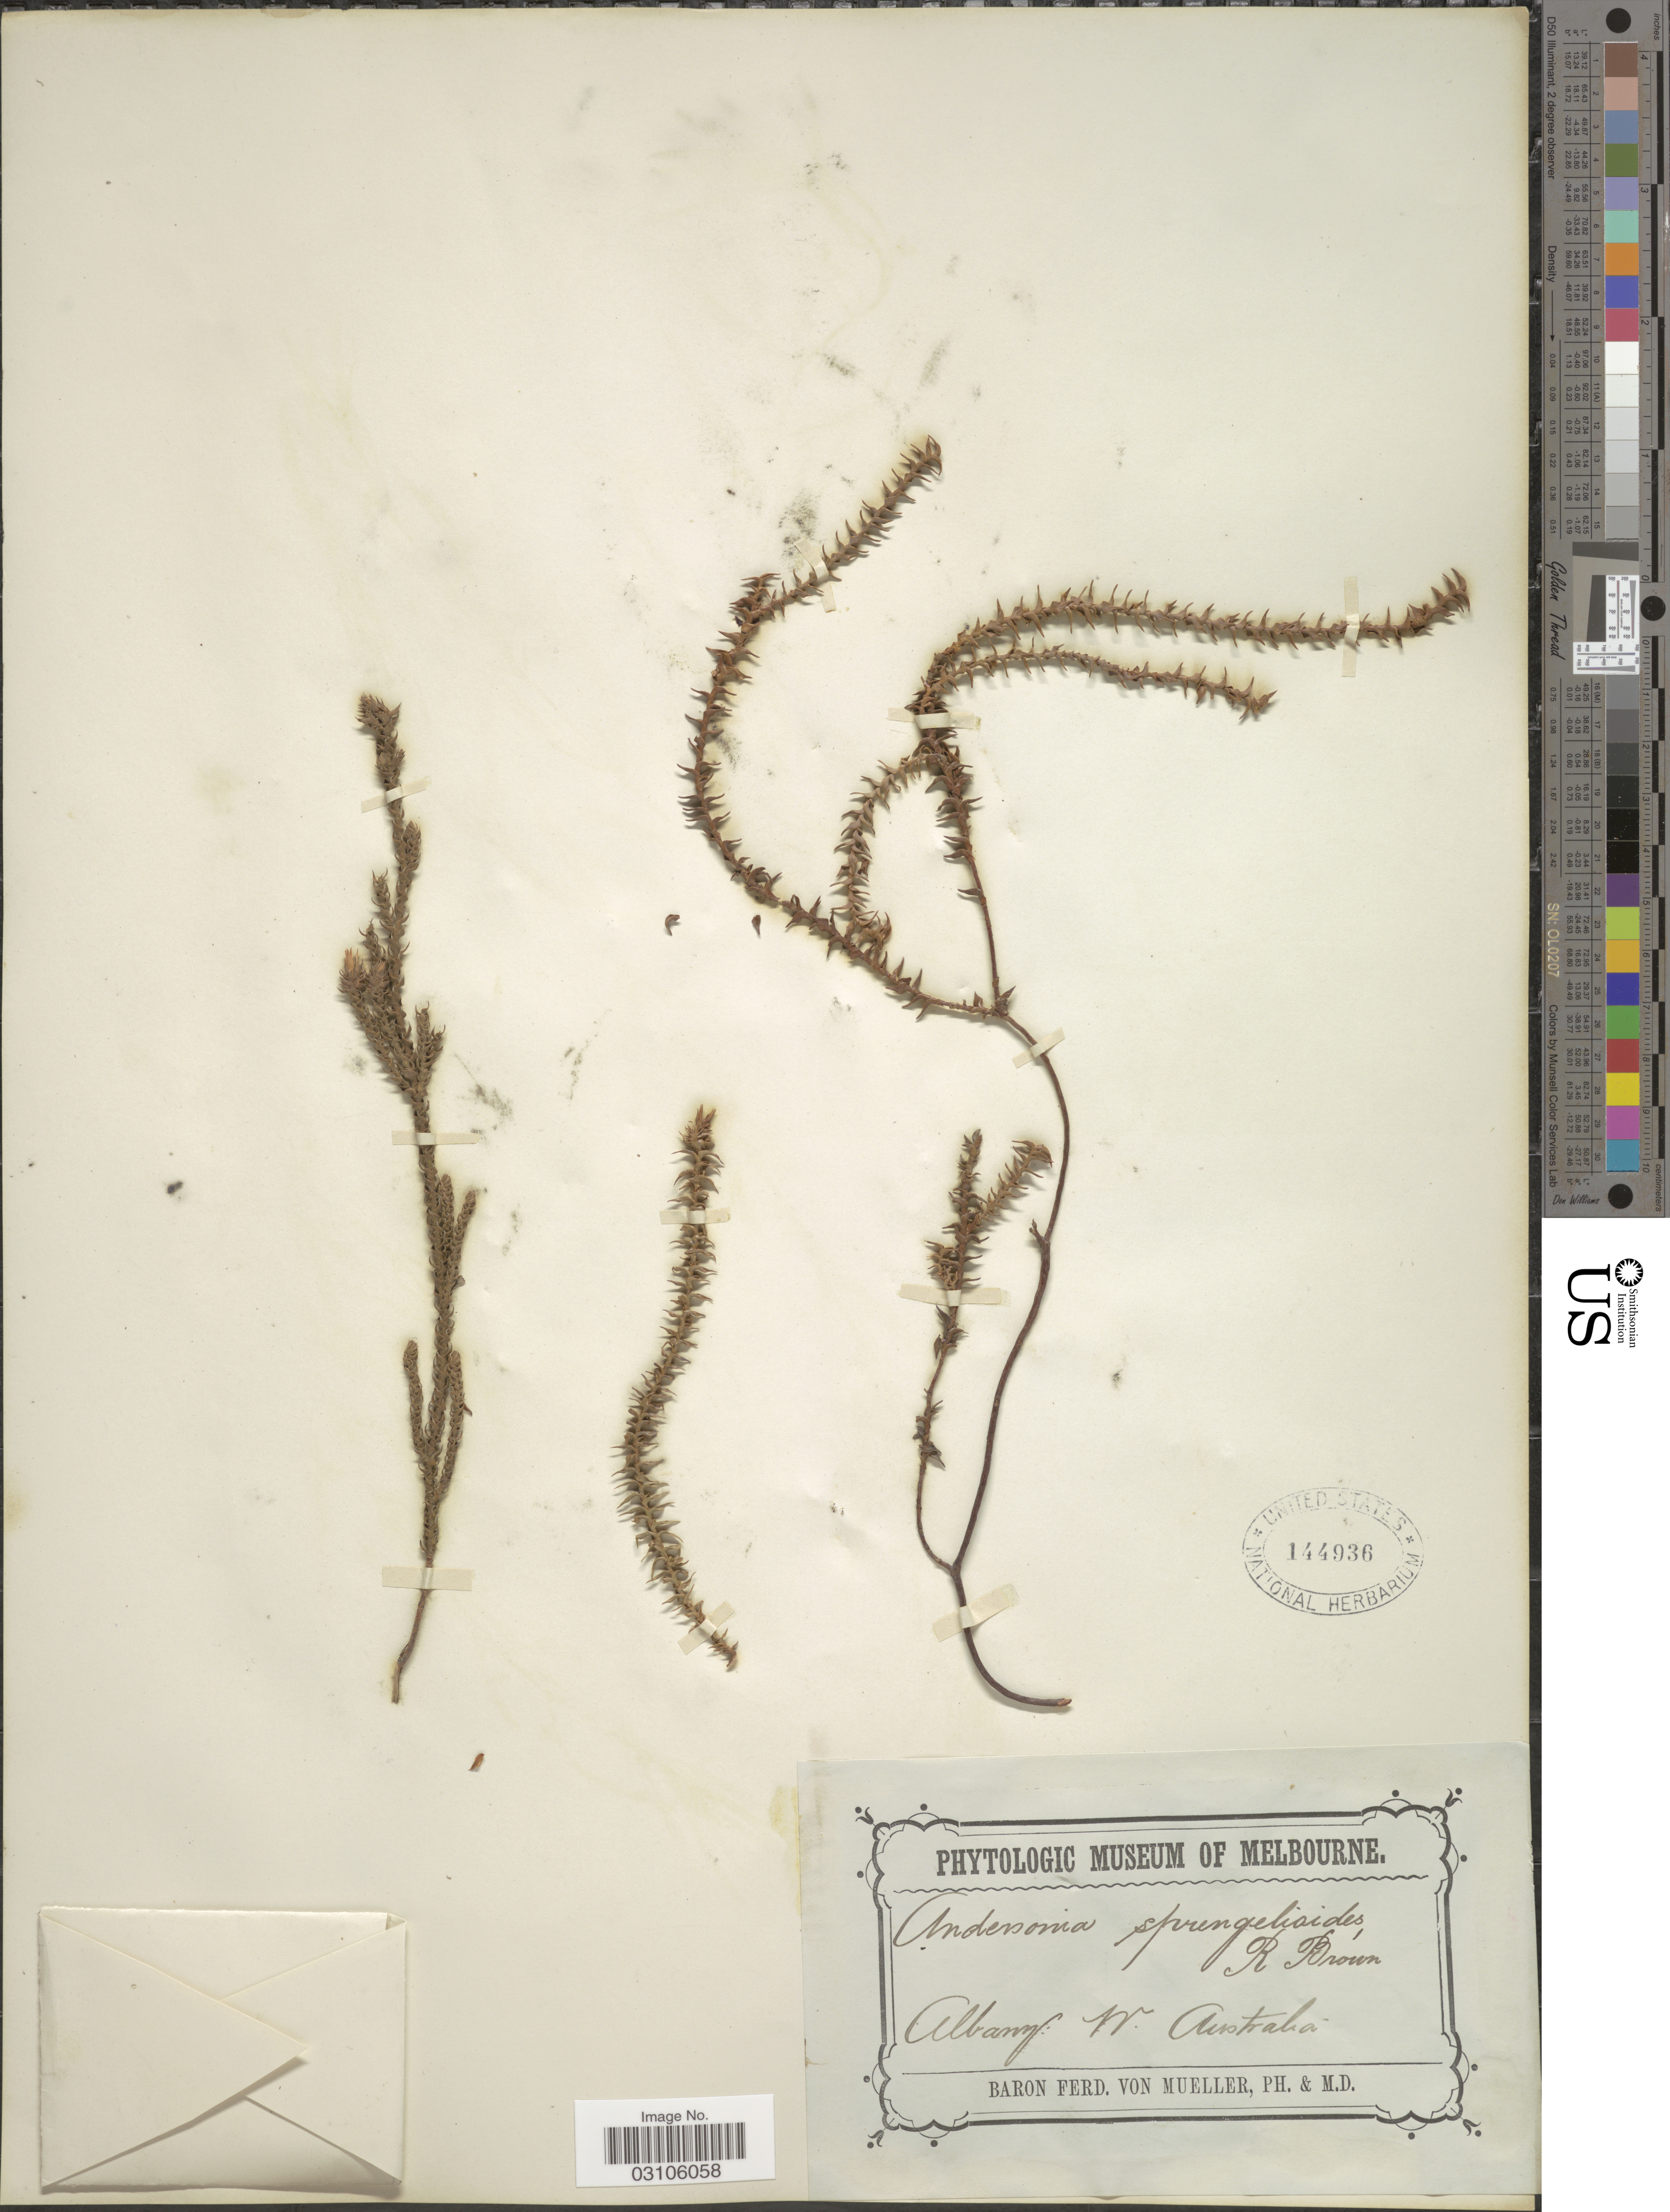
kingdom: Plantae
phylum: Tracheophyta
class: Magnoliopsida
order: Ericales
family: Ericaceae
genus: Andersonia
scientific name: Andersonia sprengelioides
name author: R. Br.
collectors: F. Mueller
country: Australia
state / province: Western Australia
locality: Albany. W. Australia.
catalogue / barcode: US 144936